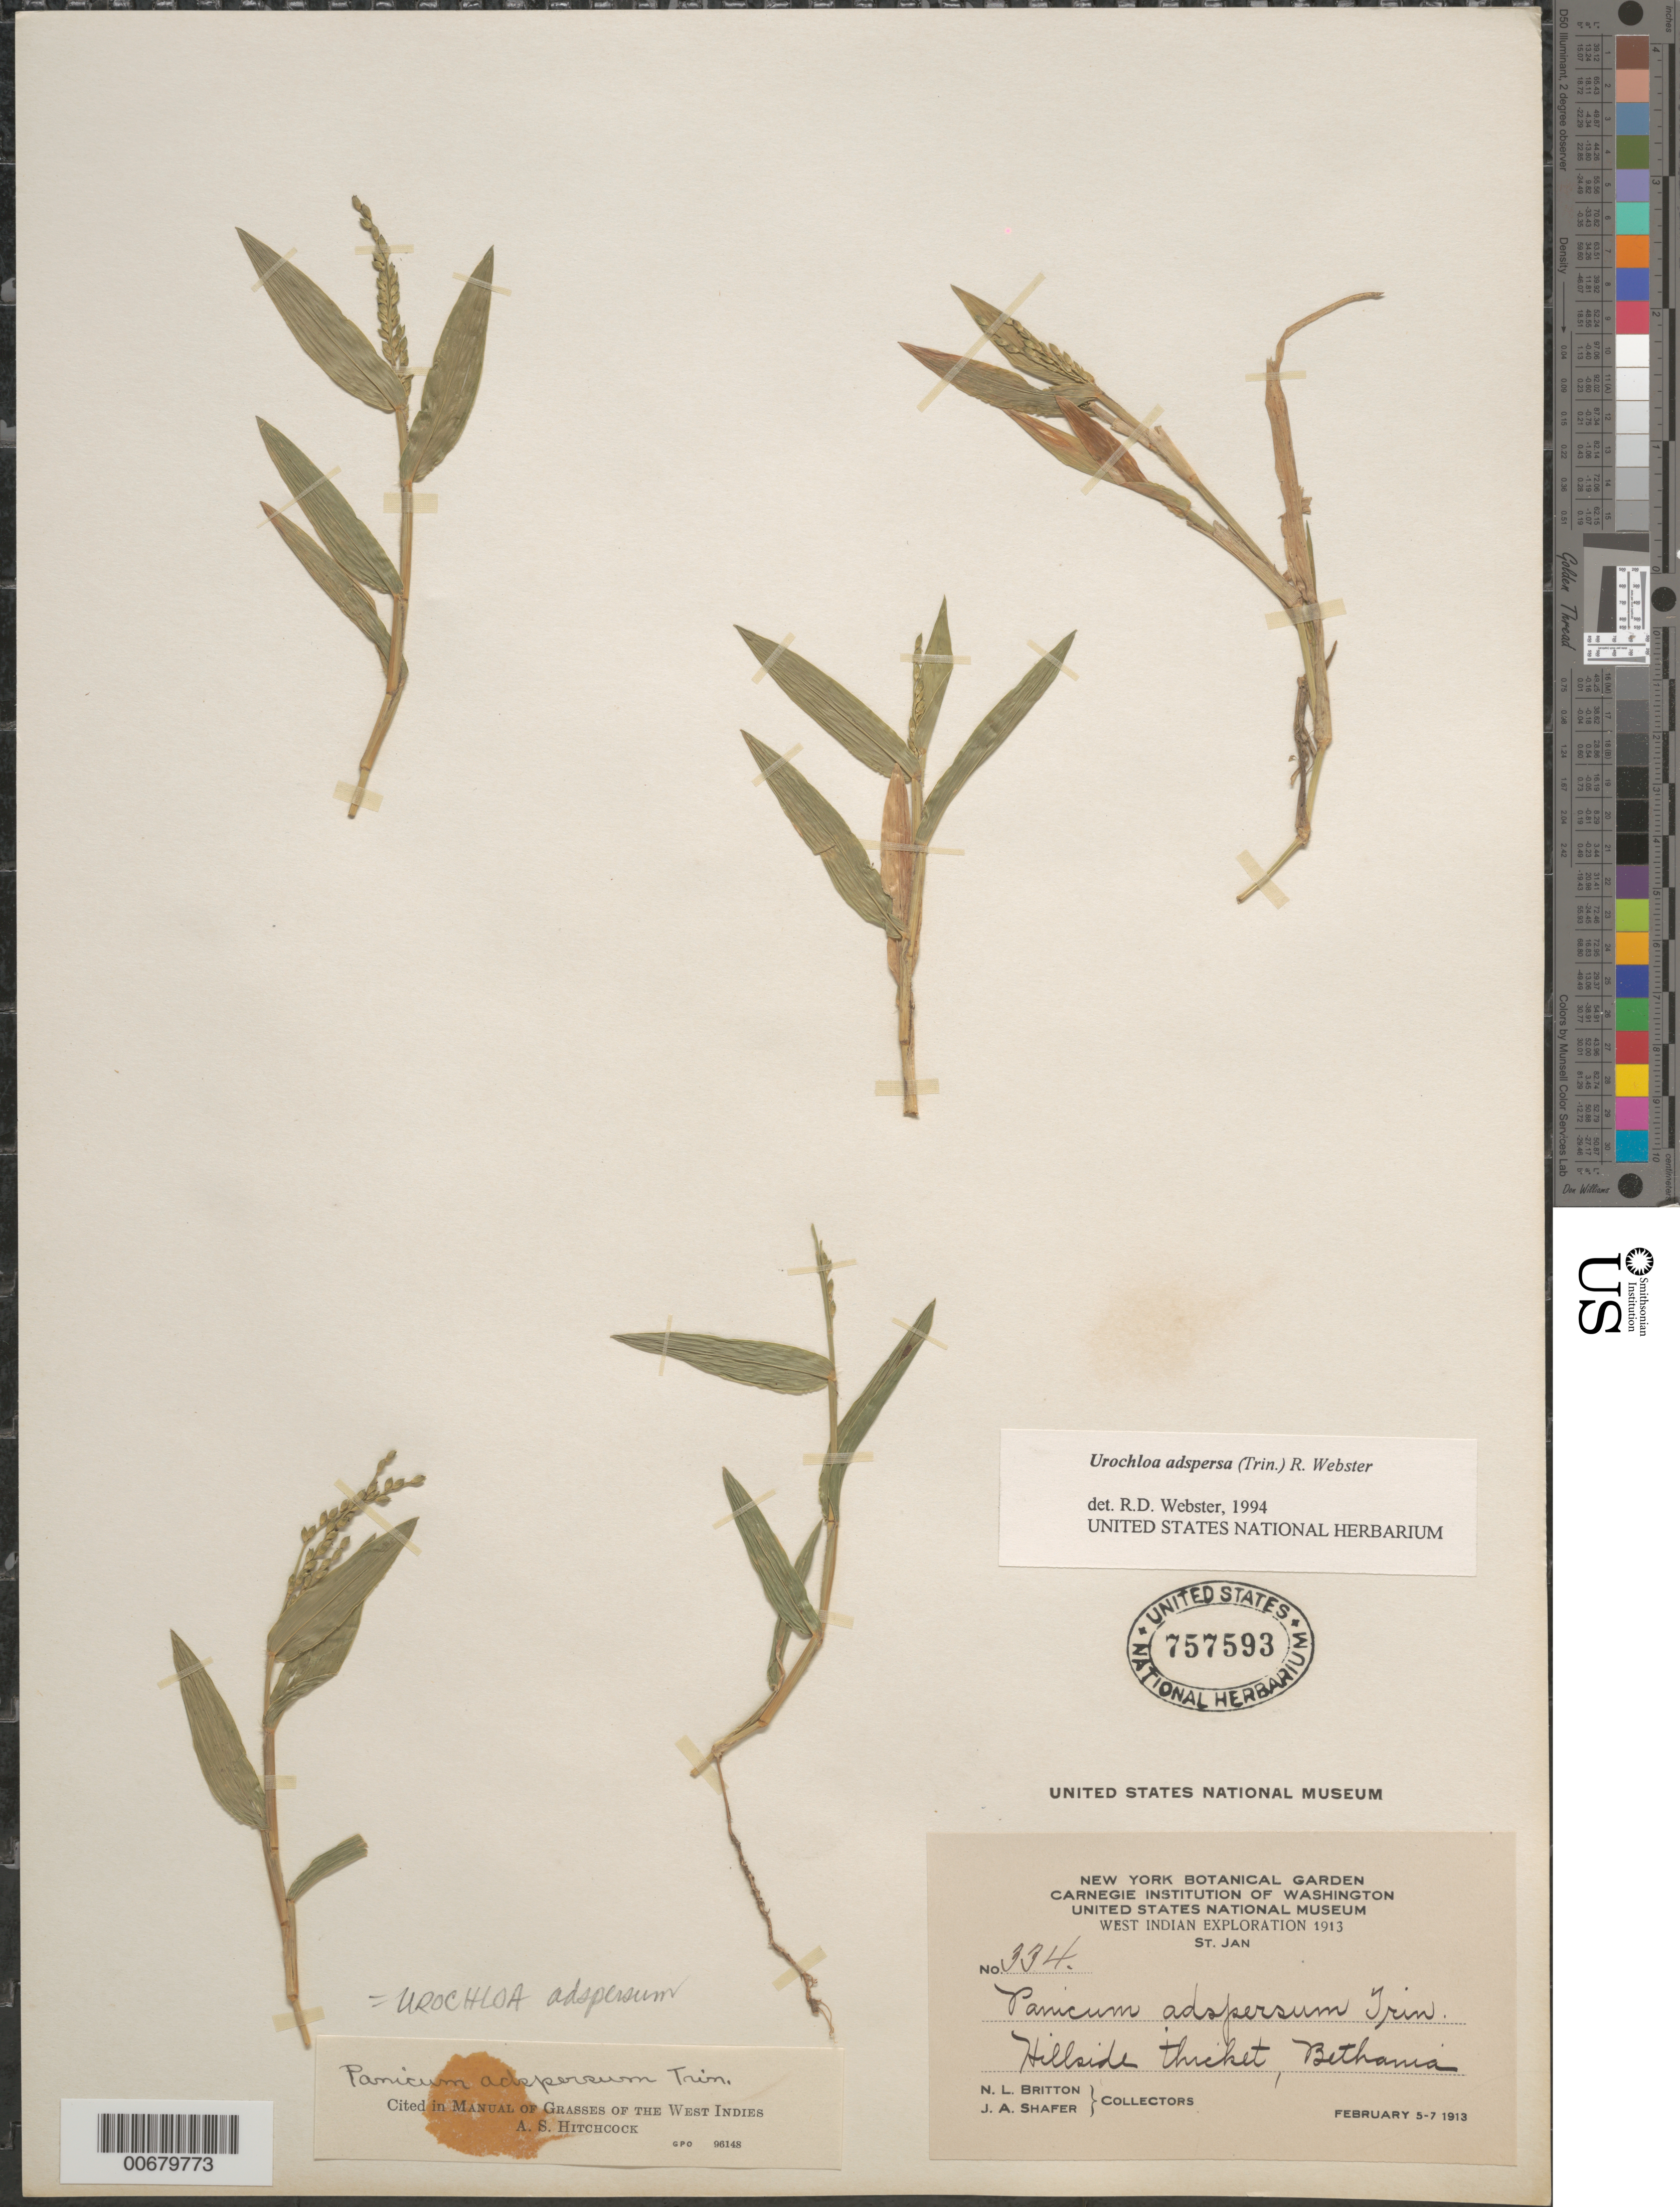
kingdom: Plantae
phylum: Tracheophyta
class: Liliopsida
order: Poales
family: Poaceae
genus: Urochloa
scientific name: Urochloa adspersa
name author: (Trin.) R.D. Webster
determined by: Webster, Robert D.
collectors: N. Britton & J. A. Shafer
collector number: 334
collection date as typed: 05 Feb 1913 to 07 Feb 1913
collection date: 1913-02-05/1913-02-07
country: U.S. Virgin Islands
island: St. John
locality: St. John; Bethany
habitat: Hillside thicket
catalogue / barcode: US 757593